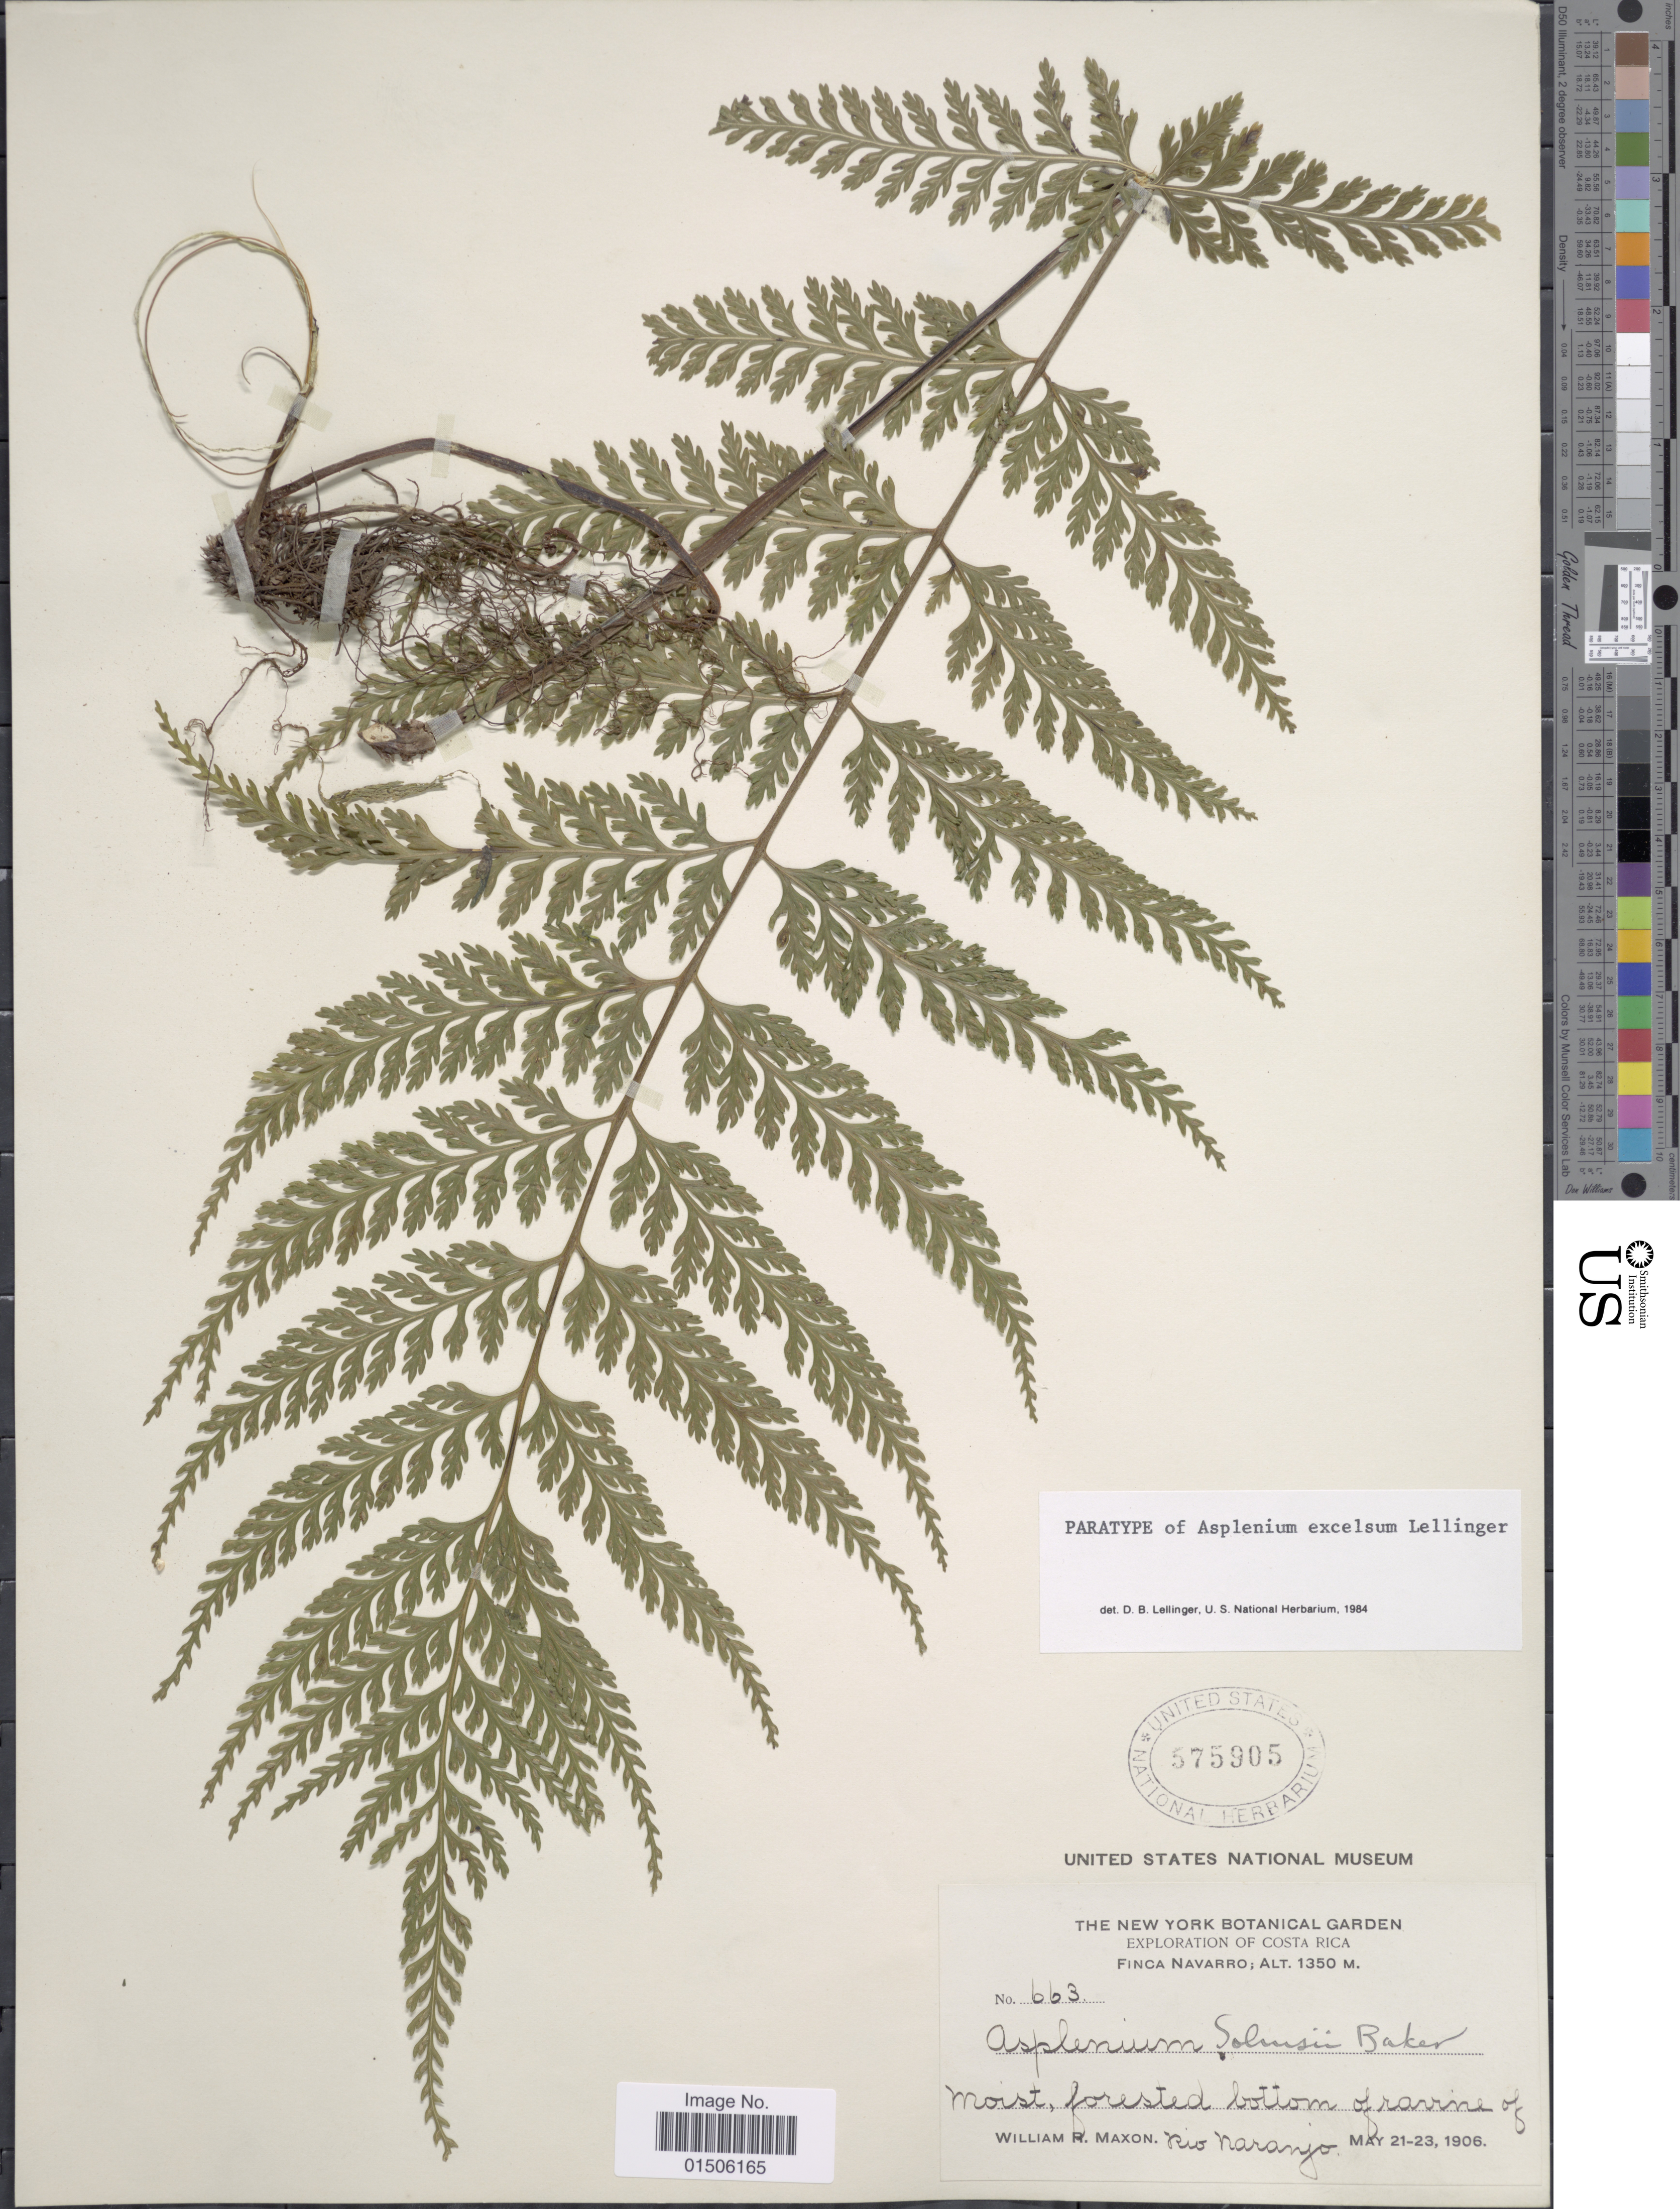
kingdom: Plantae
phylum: Tracheophyta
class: Polypodiopsida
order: Polypodiales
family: Aspleniaceae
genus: Asplenium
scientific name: Asplenium excelsum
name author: Lellinger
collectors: W. R. Maxon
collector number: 663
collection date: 1906-05-21/1906-05-23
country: Costa Rica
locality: Finca Navarro, Mois forest bottom of ravine of Rio Naranjo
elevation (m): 1350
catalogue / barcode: US 575905